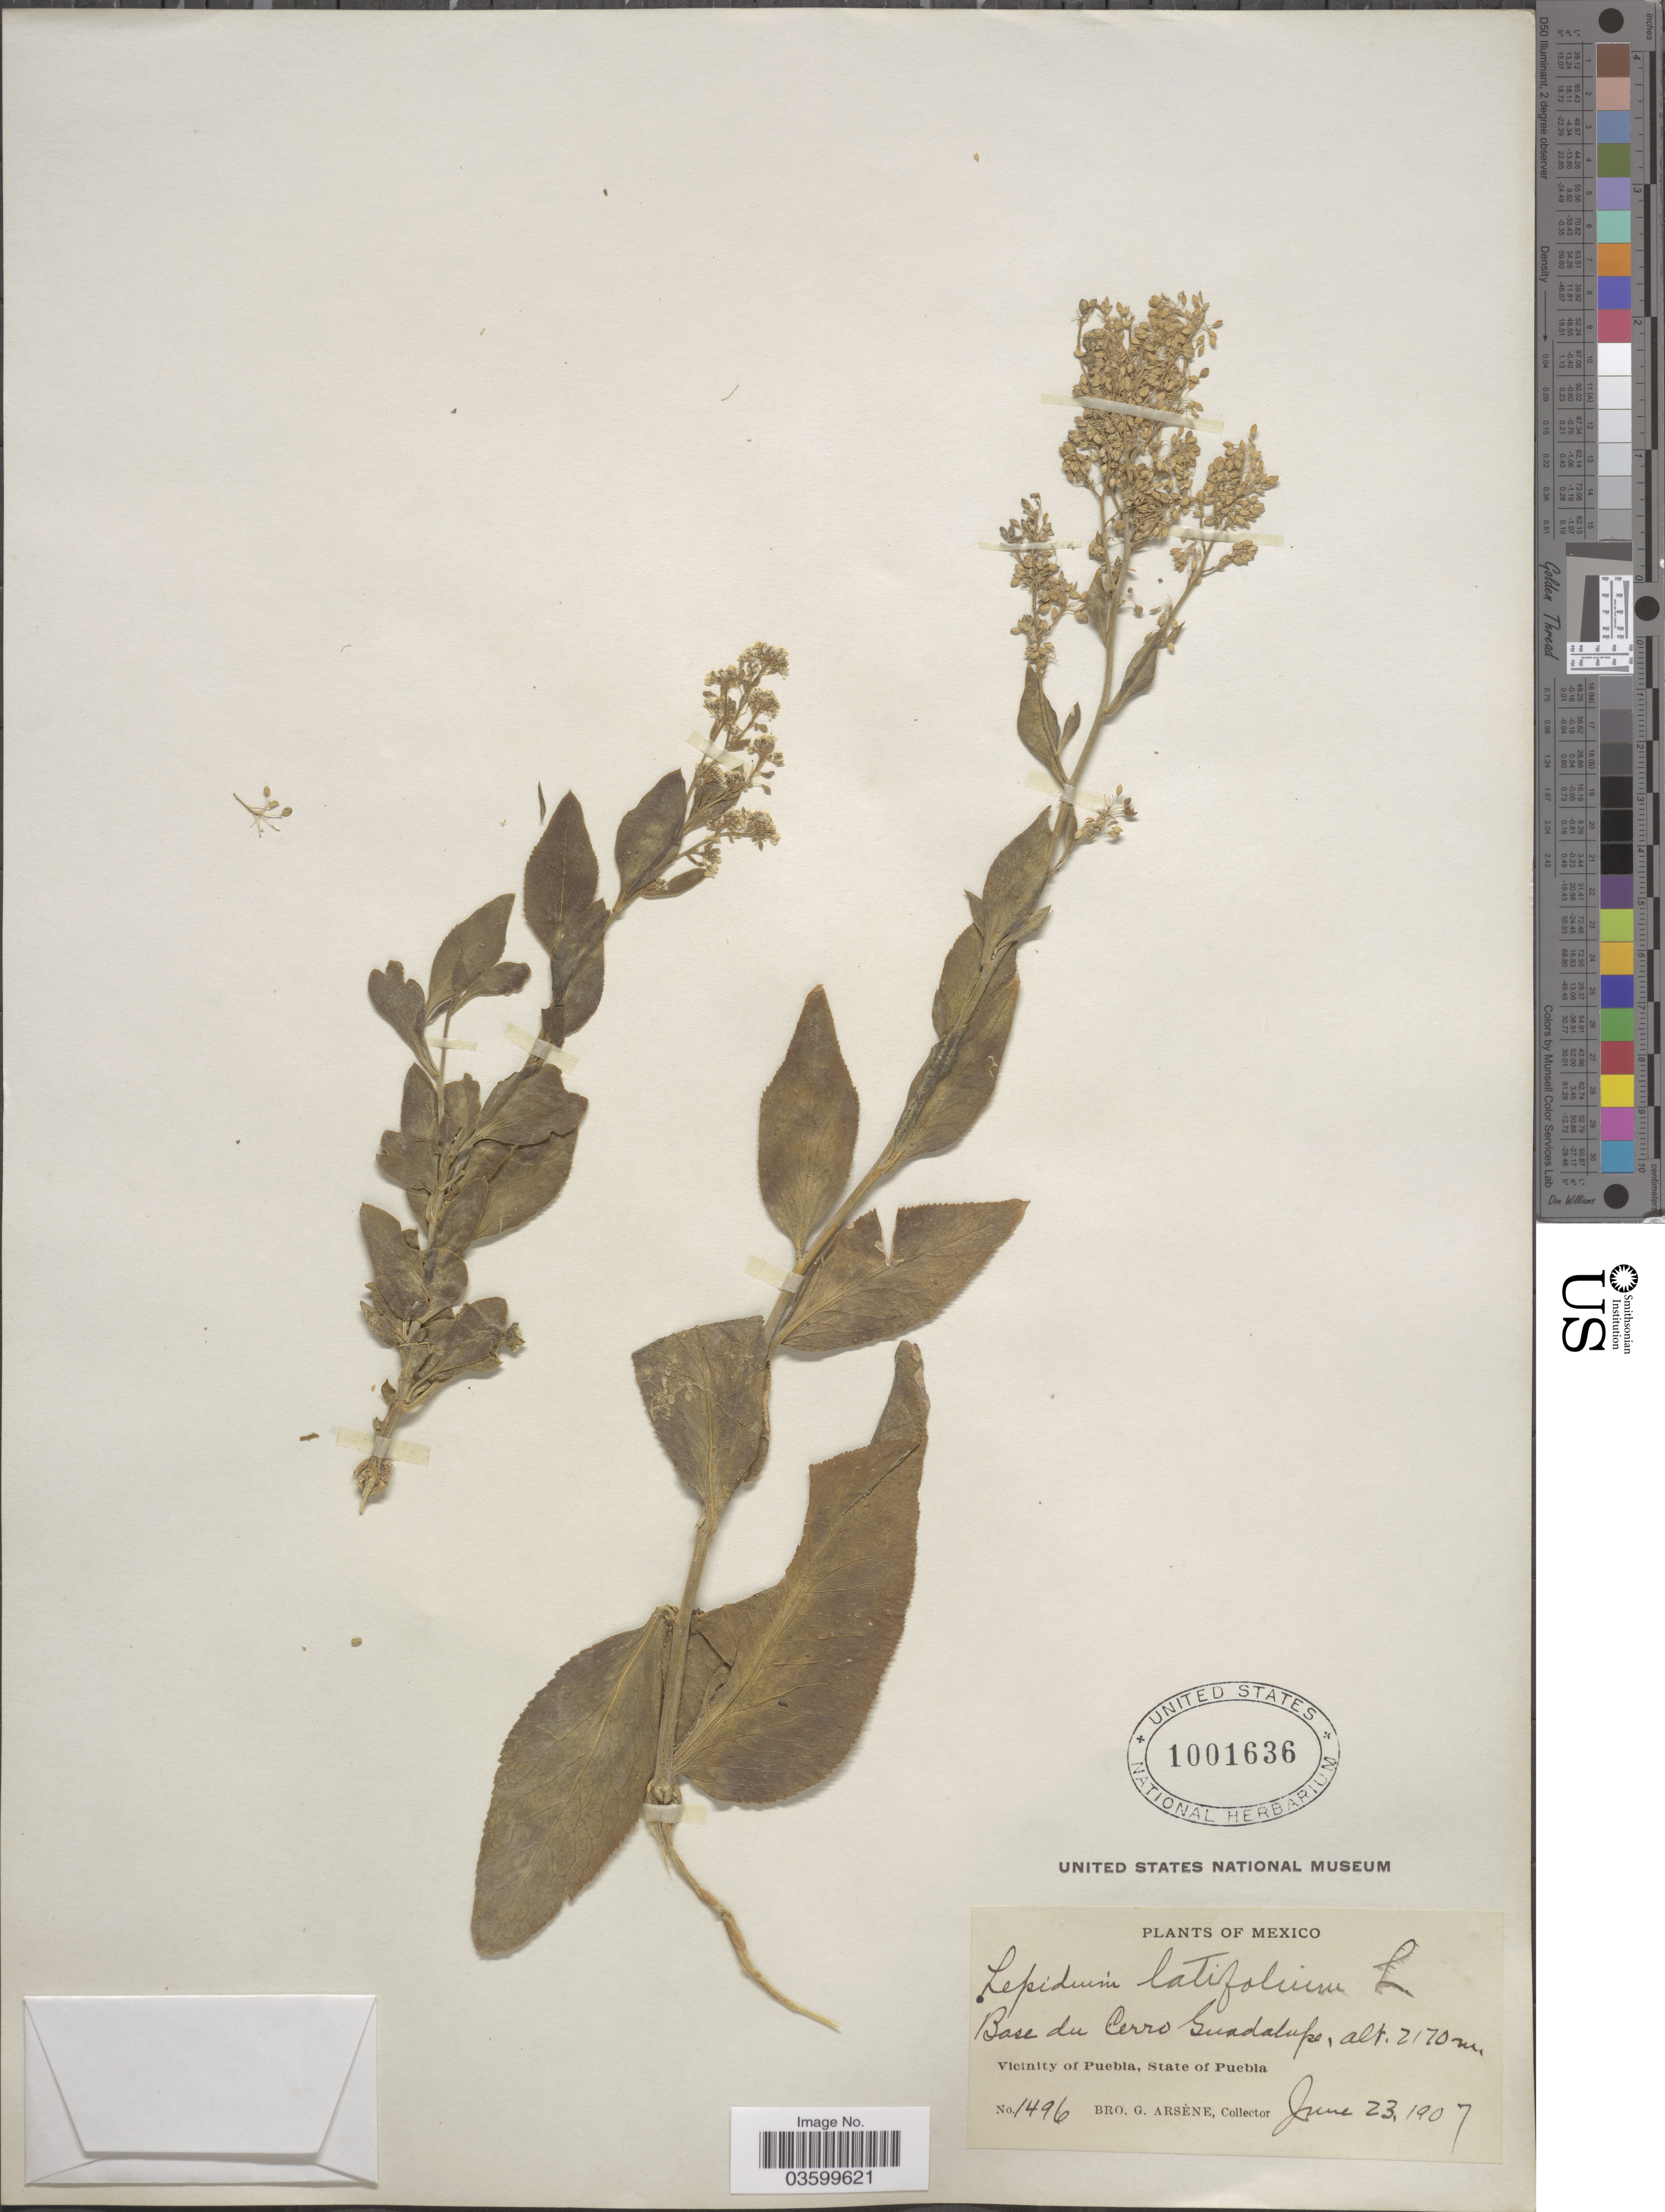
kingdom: Plantae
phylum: Tracheophyta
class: Magnoliopsida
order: Brassicales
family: Brassicaceae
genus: Lepidium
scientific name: Lepidium latifolium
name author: L.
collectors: Bro. G. Arsène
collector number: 1496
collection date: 1907-06-23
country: Mexico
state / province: Puebla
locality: Base du Cerro Guadalupe. Vicinity of Puebla.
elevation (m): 2170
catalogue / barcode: US 1001636